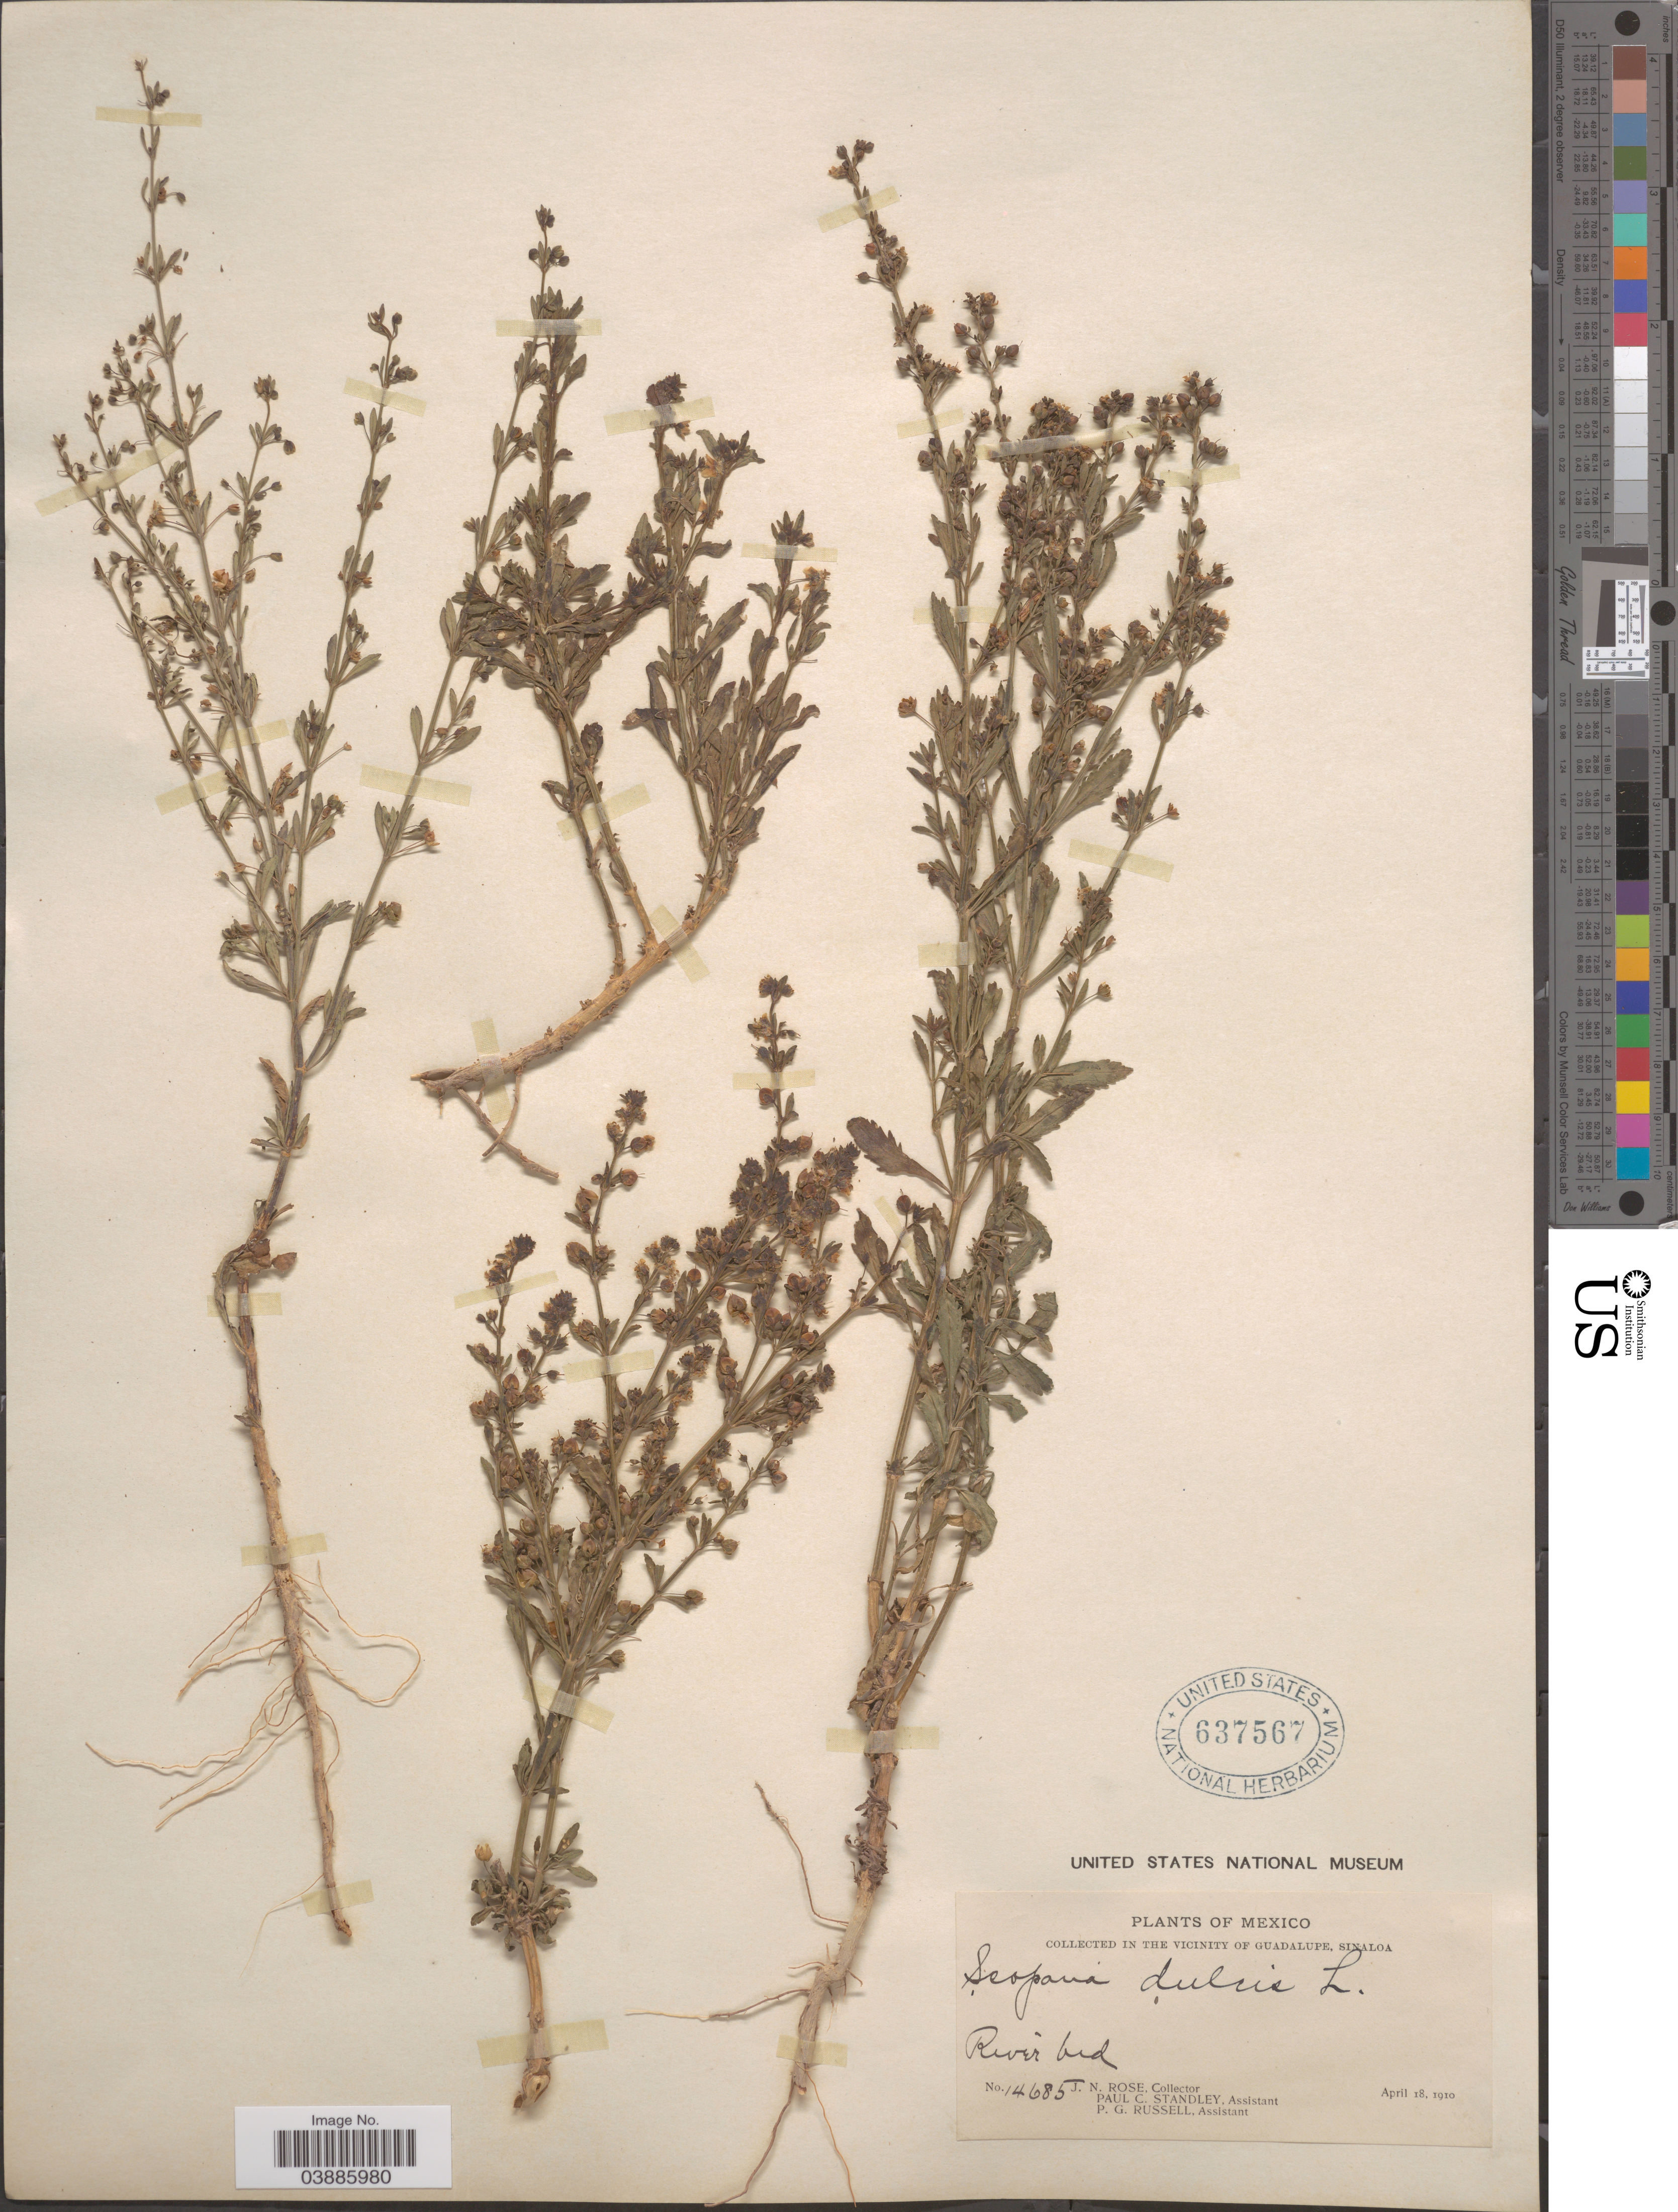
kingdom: Plantae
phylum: Tracheophyta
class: Magnoliopsida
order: Lamiales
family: Plantaginaceae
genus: Scoparia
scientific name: Scoparia dulcis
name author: L.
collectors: J. N. Rose, P. C. Standley & P. G. Russell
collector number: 14685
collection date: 1910-04-18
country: Mexico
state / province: Sinaloa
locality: In the vicinity of Guadalupe.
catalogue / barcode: US 637567